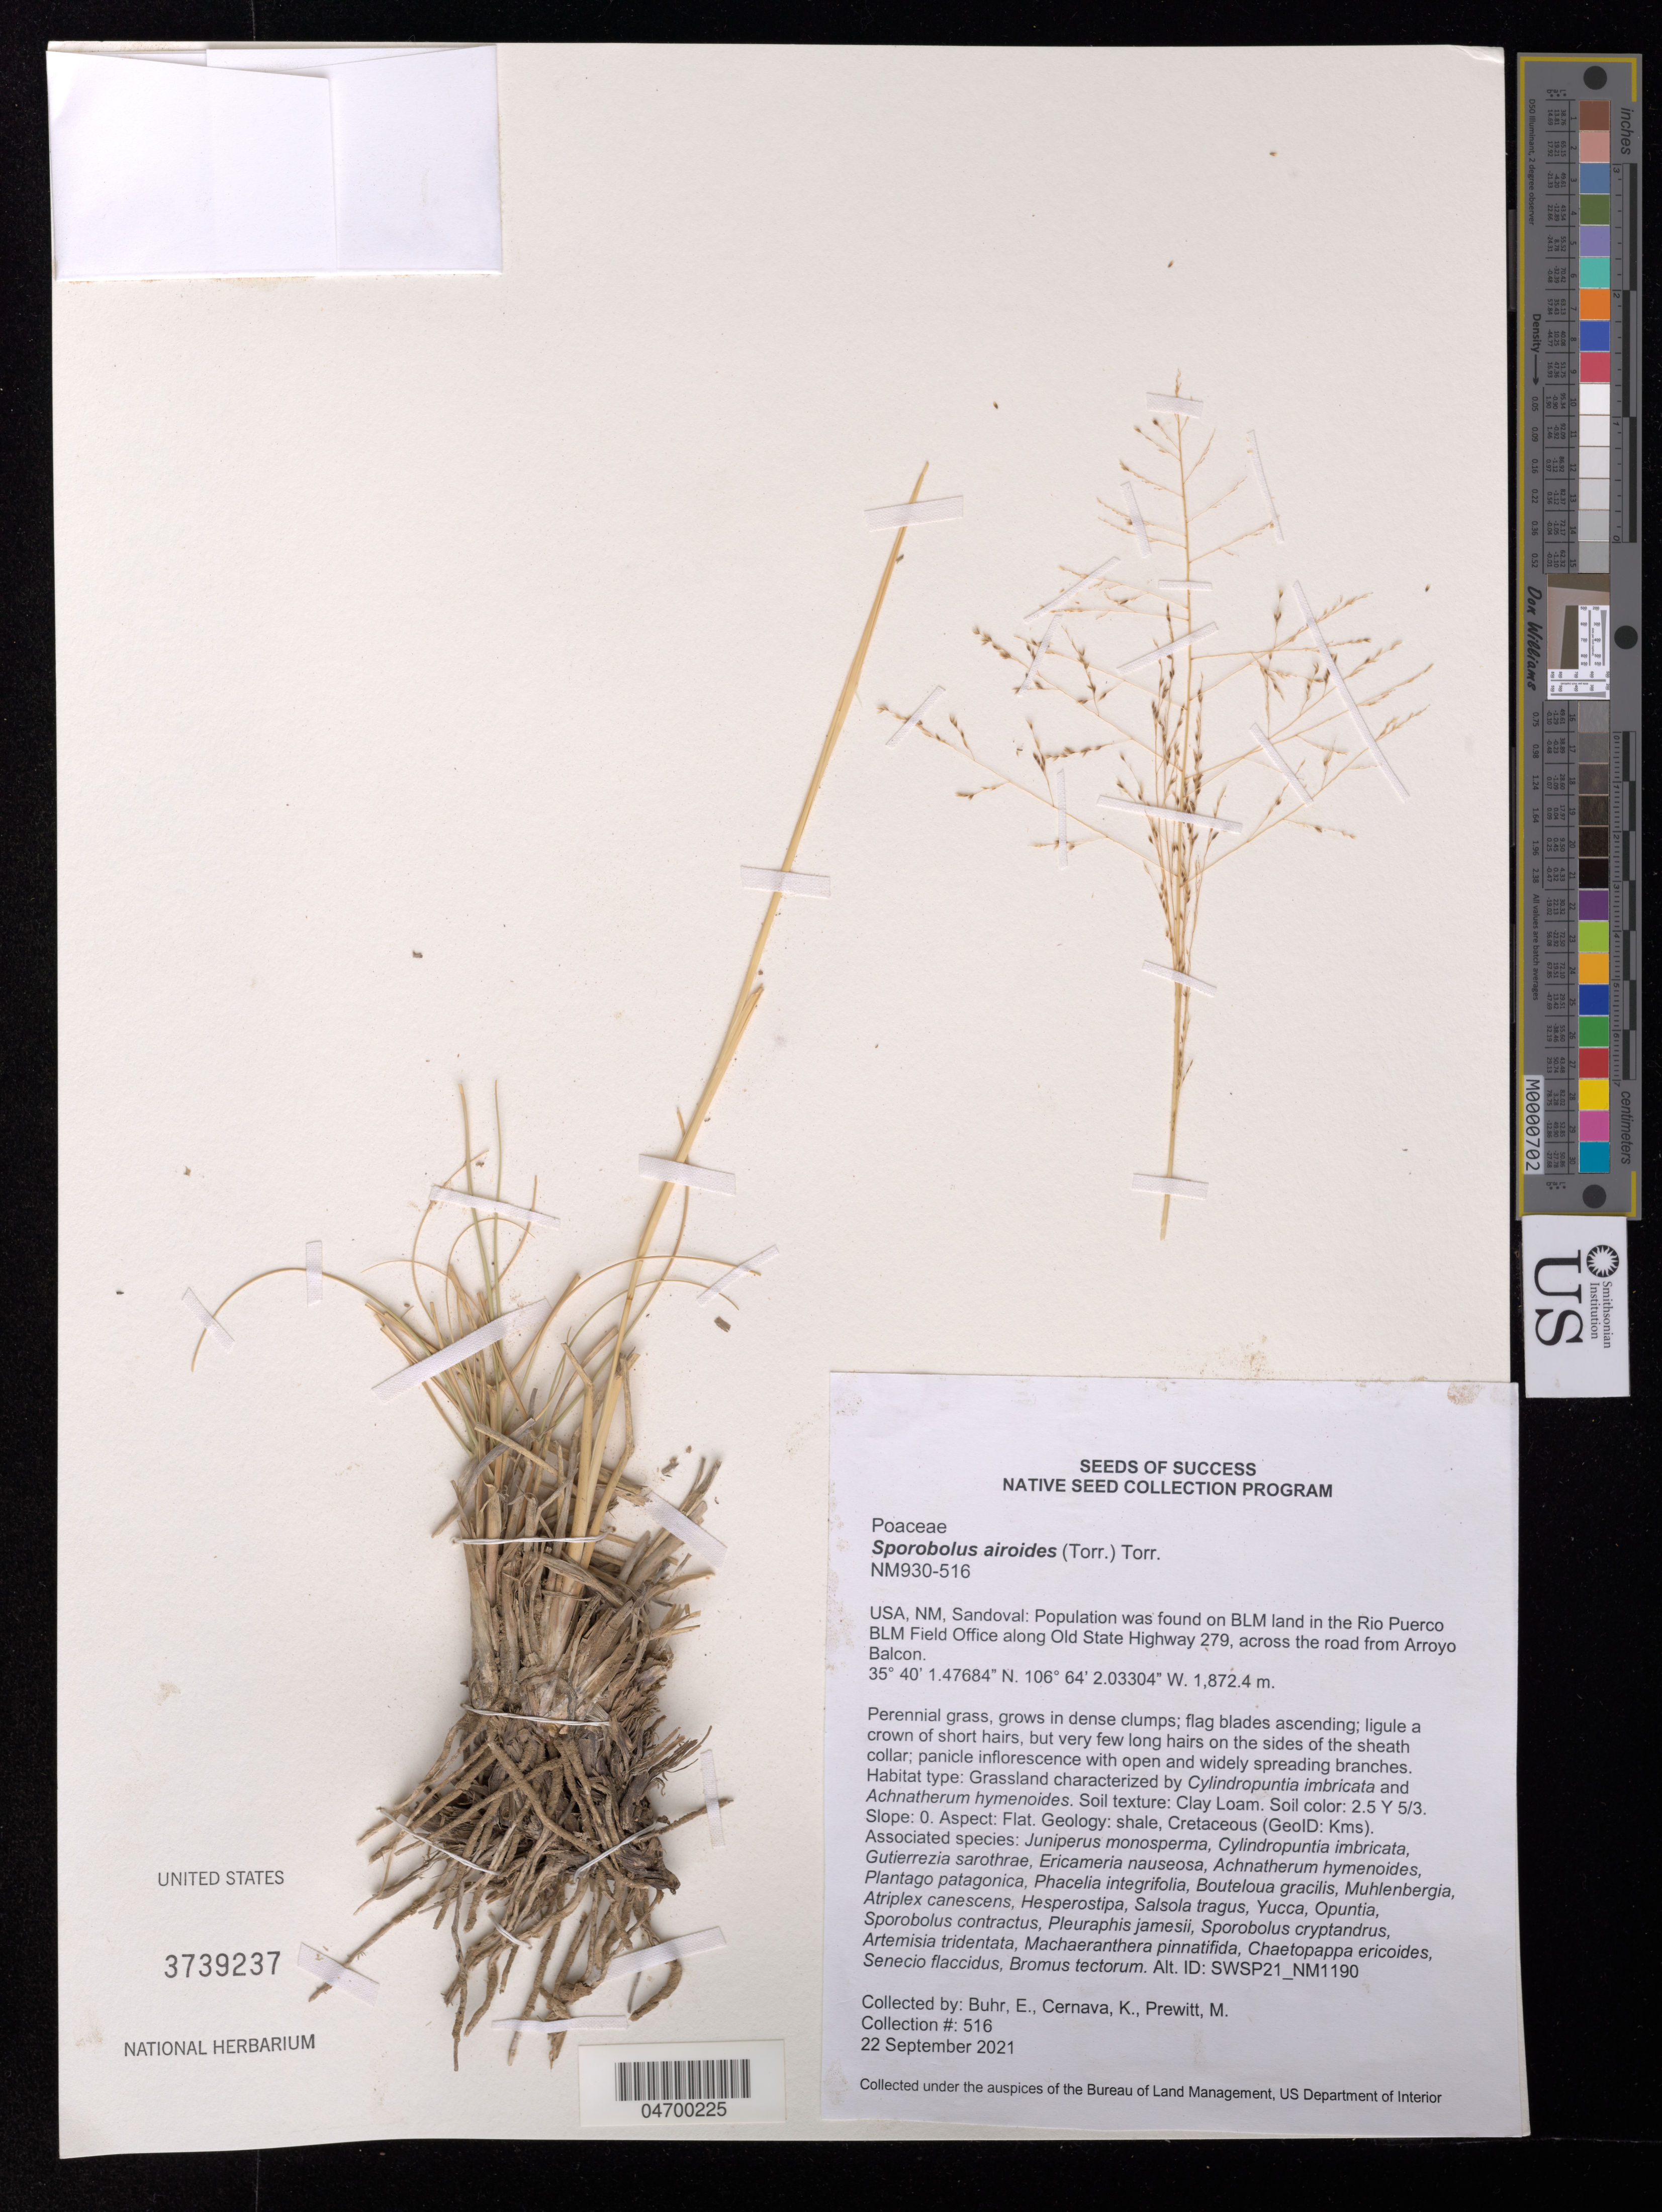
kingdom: Plantae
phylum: Tracheophyta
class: Liliopsida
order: Poales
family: Poaceae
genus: Sporobolus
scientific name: Sporobolus airoides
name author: (Torr.) Torr.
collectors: E. Buhr, C. Silliman & D. Sauve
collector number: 516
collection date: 2021-09-22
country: United States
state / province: New Mexico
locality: NM, Sandoval: Population was found on BLM land in the Rio Puerco BLM Field Office along Old State Highway 279, across the road from Arroyo Balcon.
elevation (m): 1872.4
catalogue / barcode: US 3739237